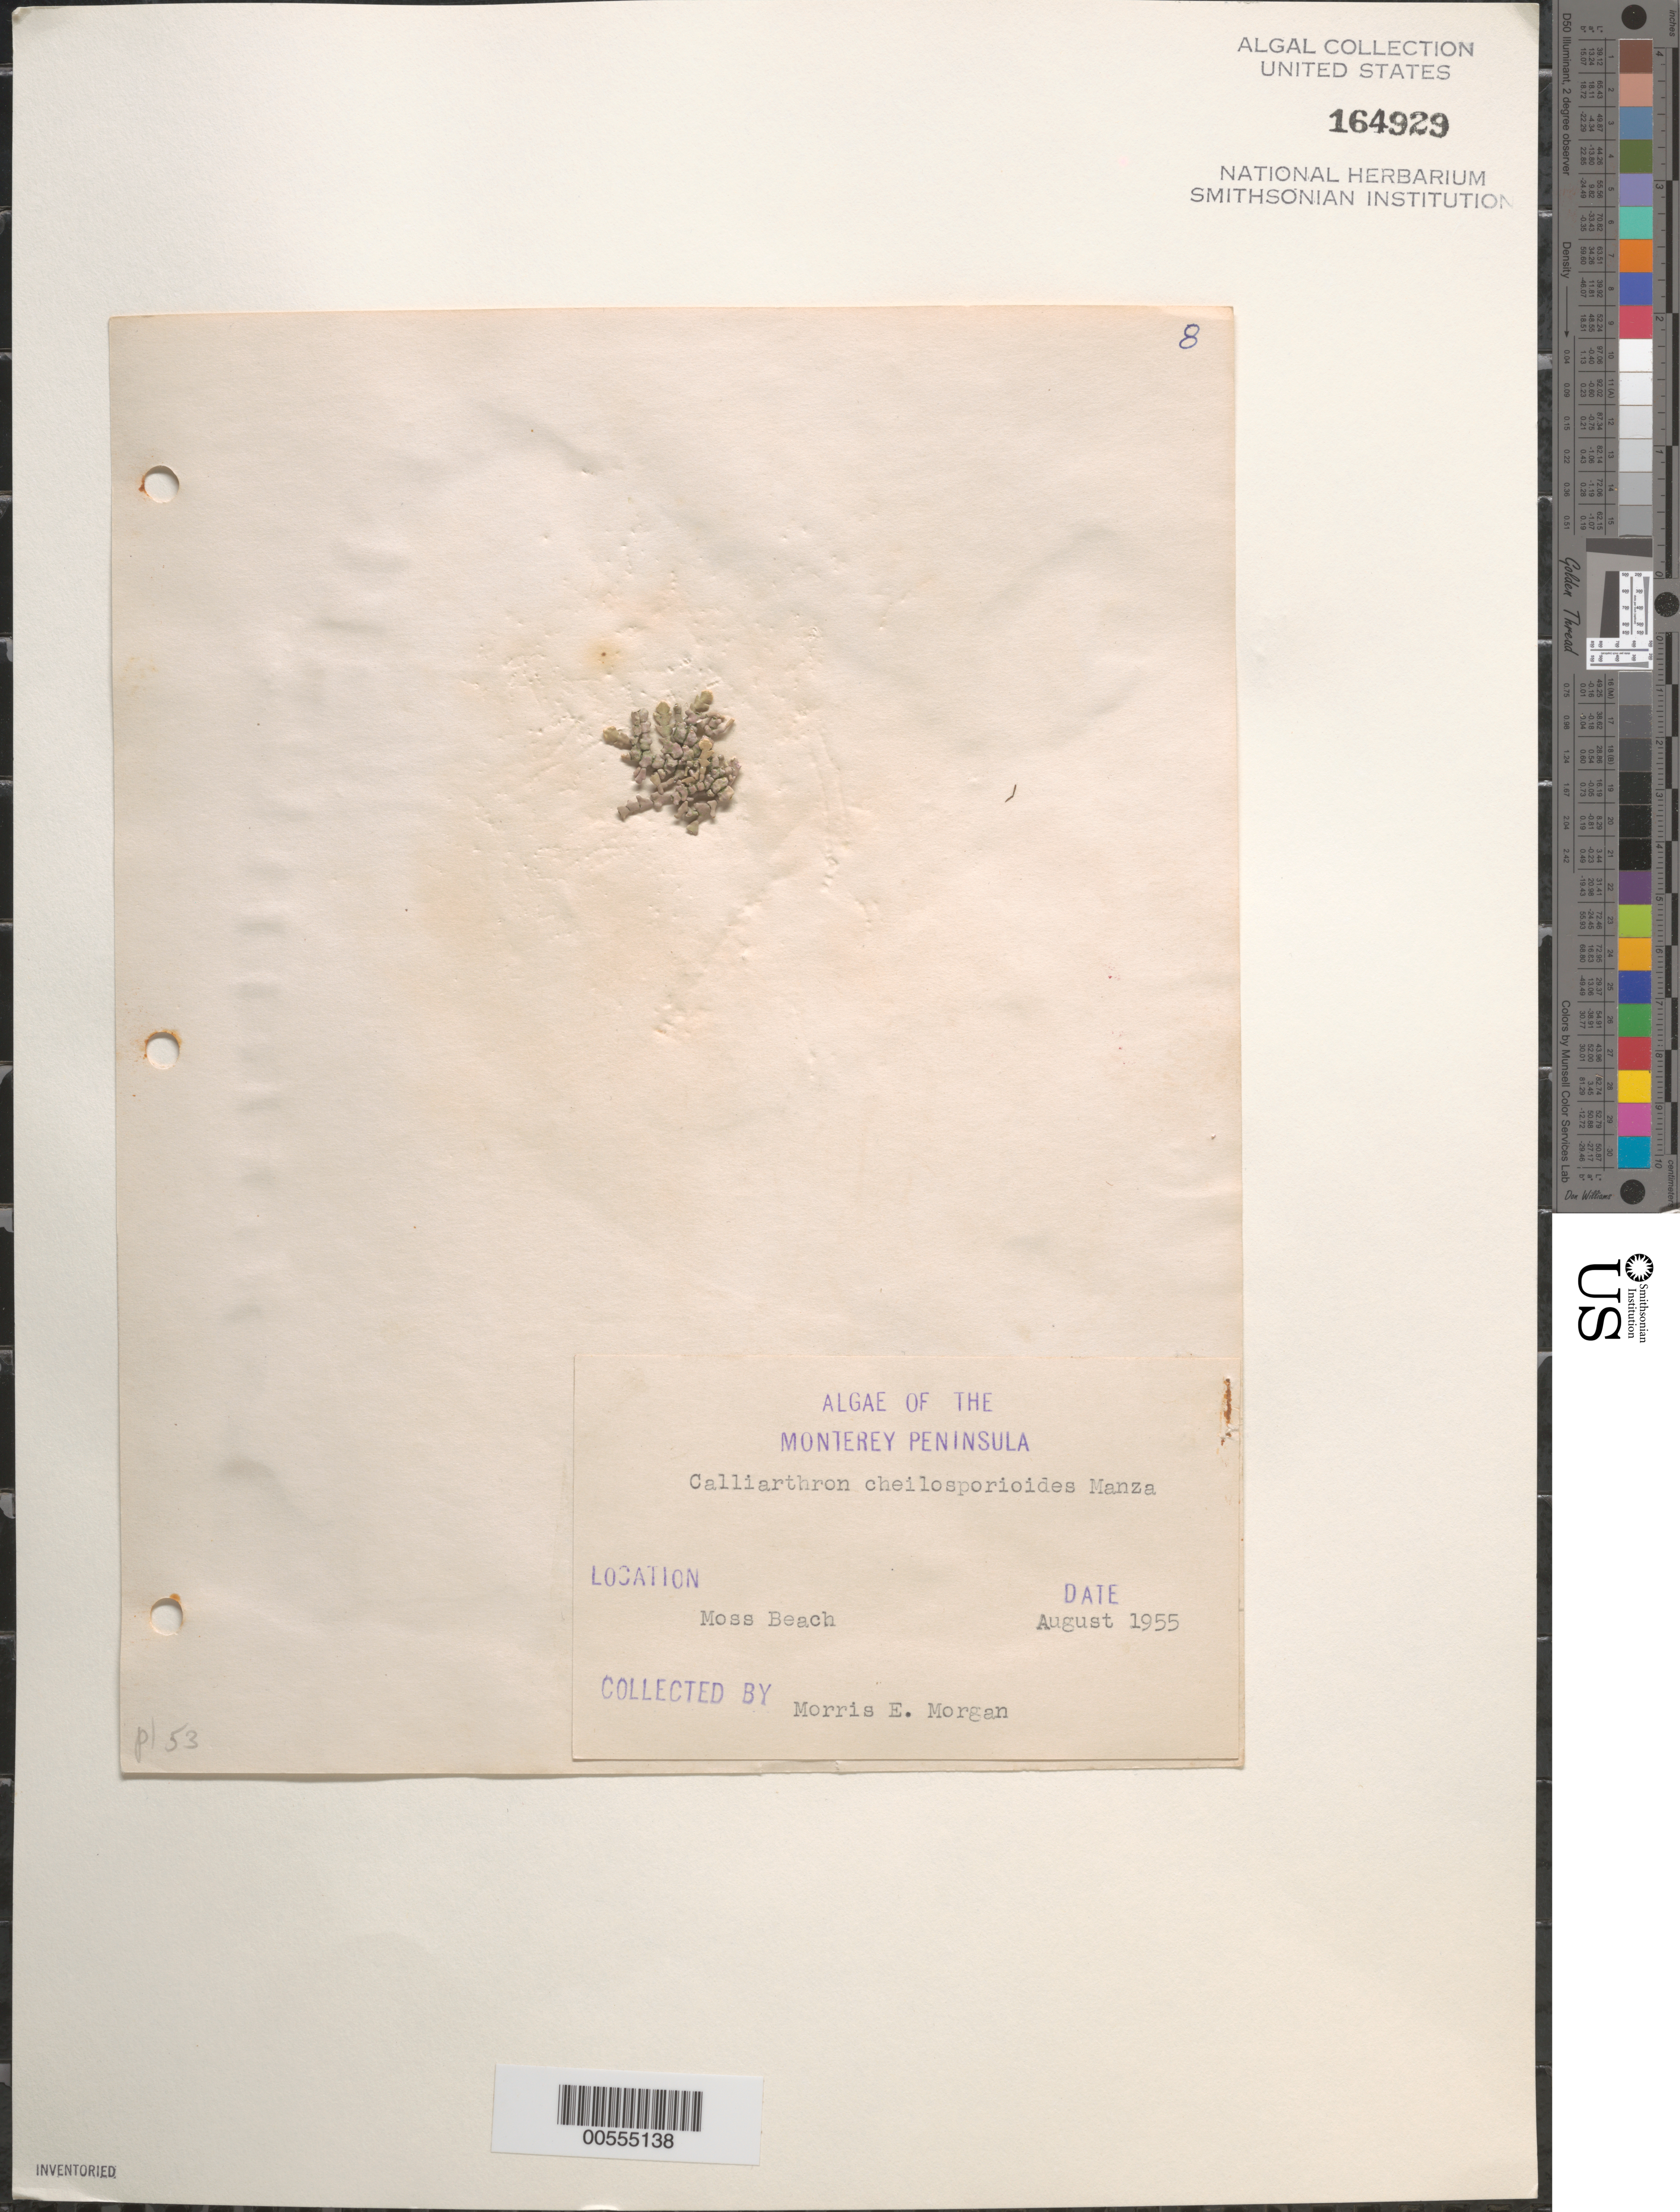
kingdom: Plantae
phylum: Rhodophyta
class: Florideophyceae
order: Corallinales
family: Corallinaceae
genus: Calliarthron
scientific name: Calliarthron cheilosporioides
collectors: M. Morgan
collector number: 8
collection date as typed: Aug 1955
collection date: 1955-08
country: United States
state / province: California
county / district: Monterey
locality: Moss Beach, Monterey Peninsula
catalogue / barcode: US 164929